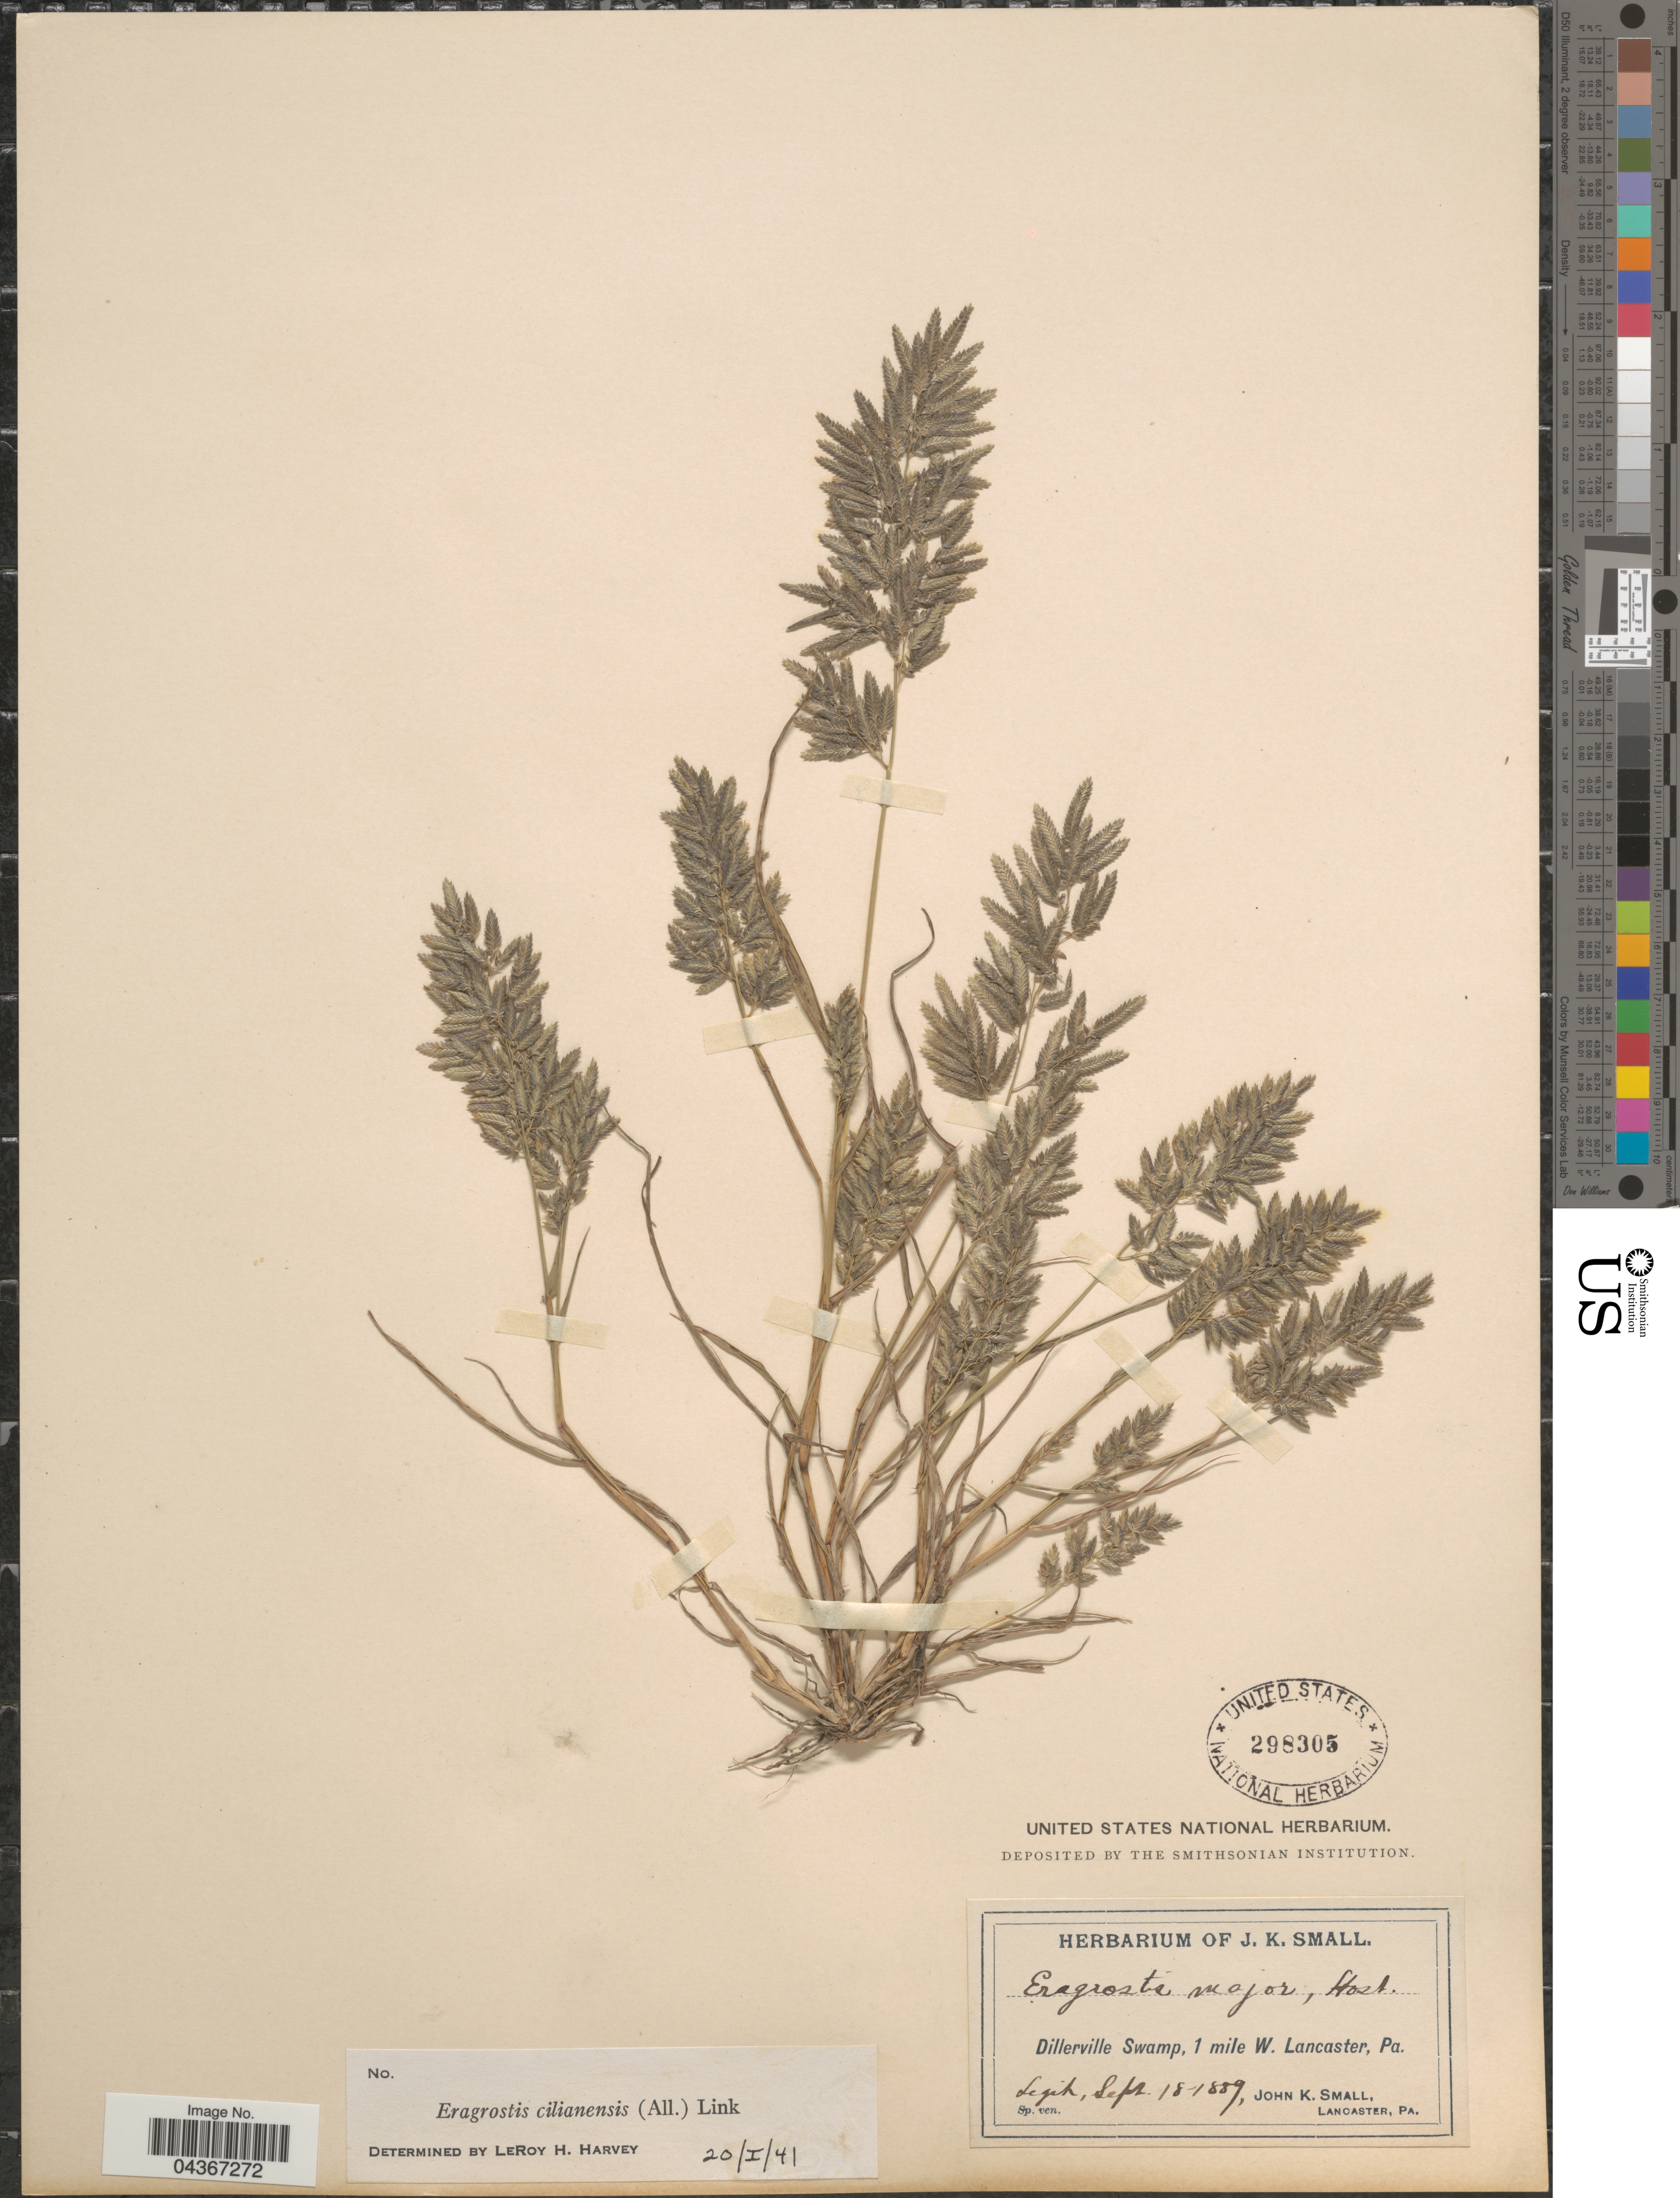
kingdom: Plantae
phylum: Tracheophyta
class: Liliopsida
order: Poales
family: Poaceae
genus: Eragrostis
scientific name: Eragrostis cilianensis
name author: (Bellardi) Vignolo ex Janch.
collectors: J. K. Small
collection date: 1889-09-18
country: United States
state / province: Pennsylvania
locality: Dillerville Swamp, 1 mile W. Lancaster.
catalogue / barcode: US 298305